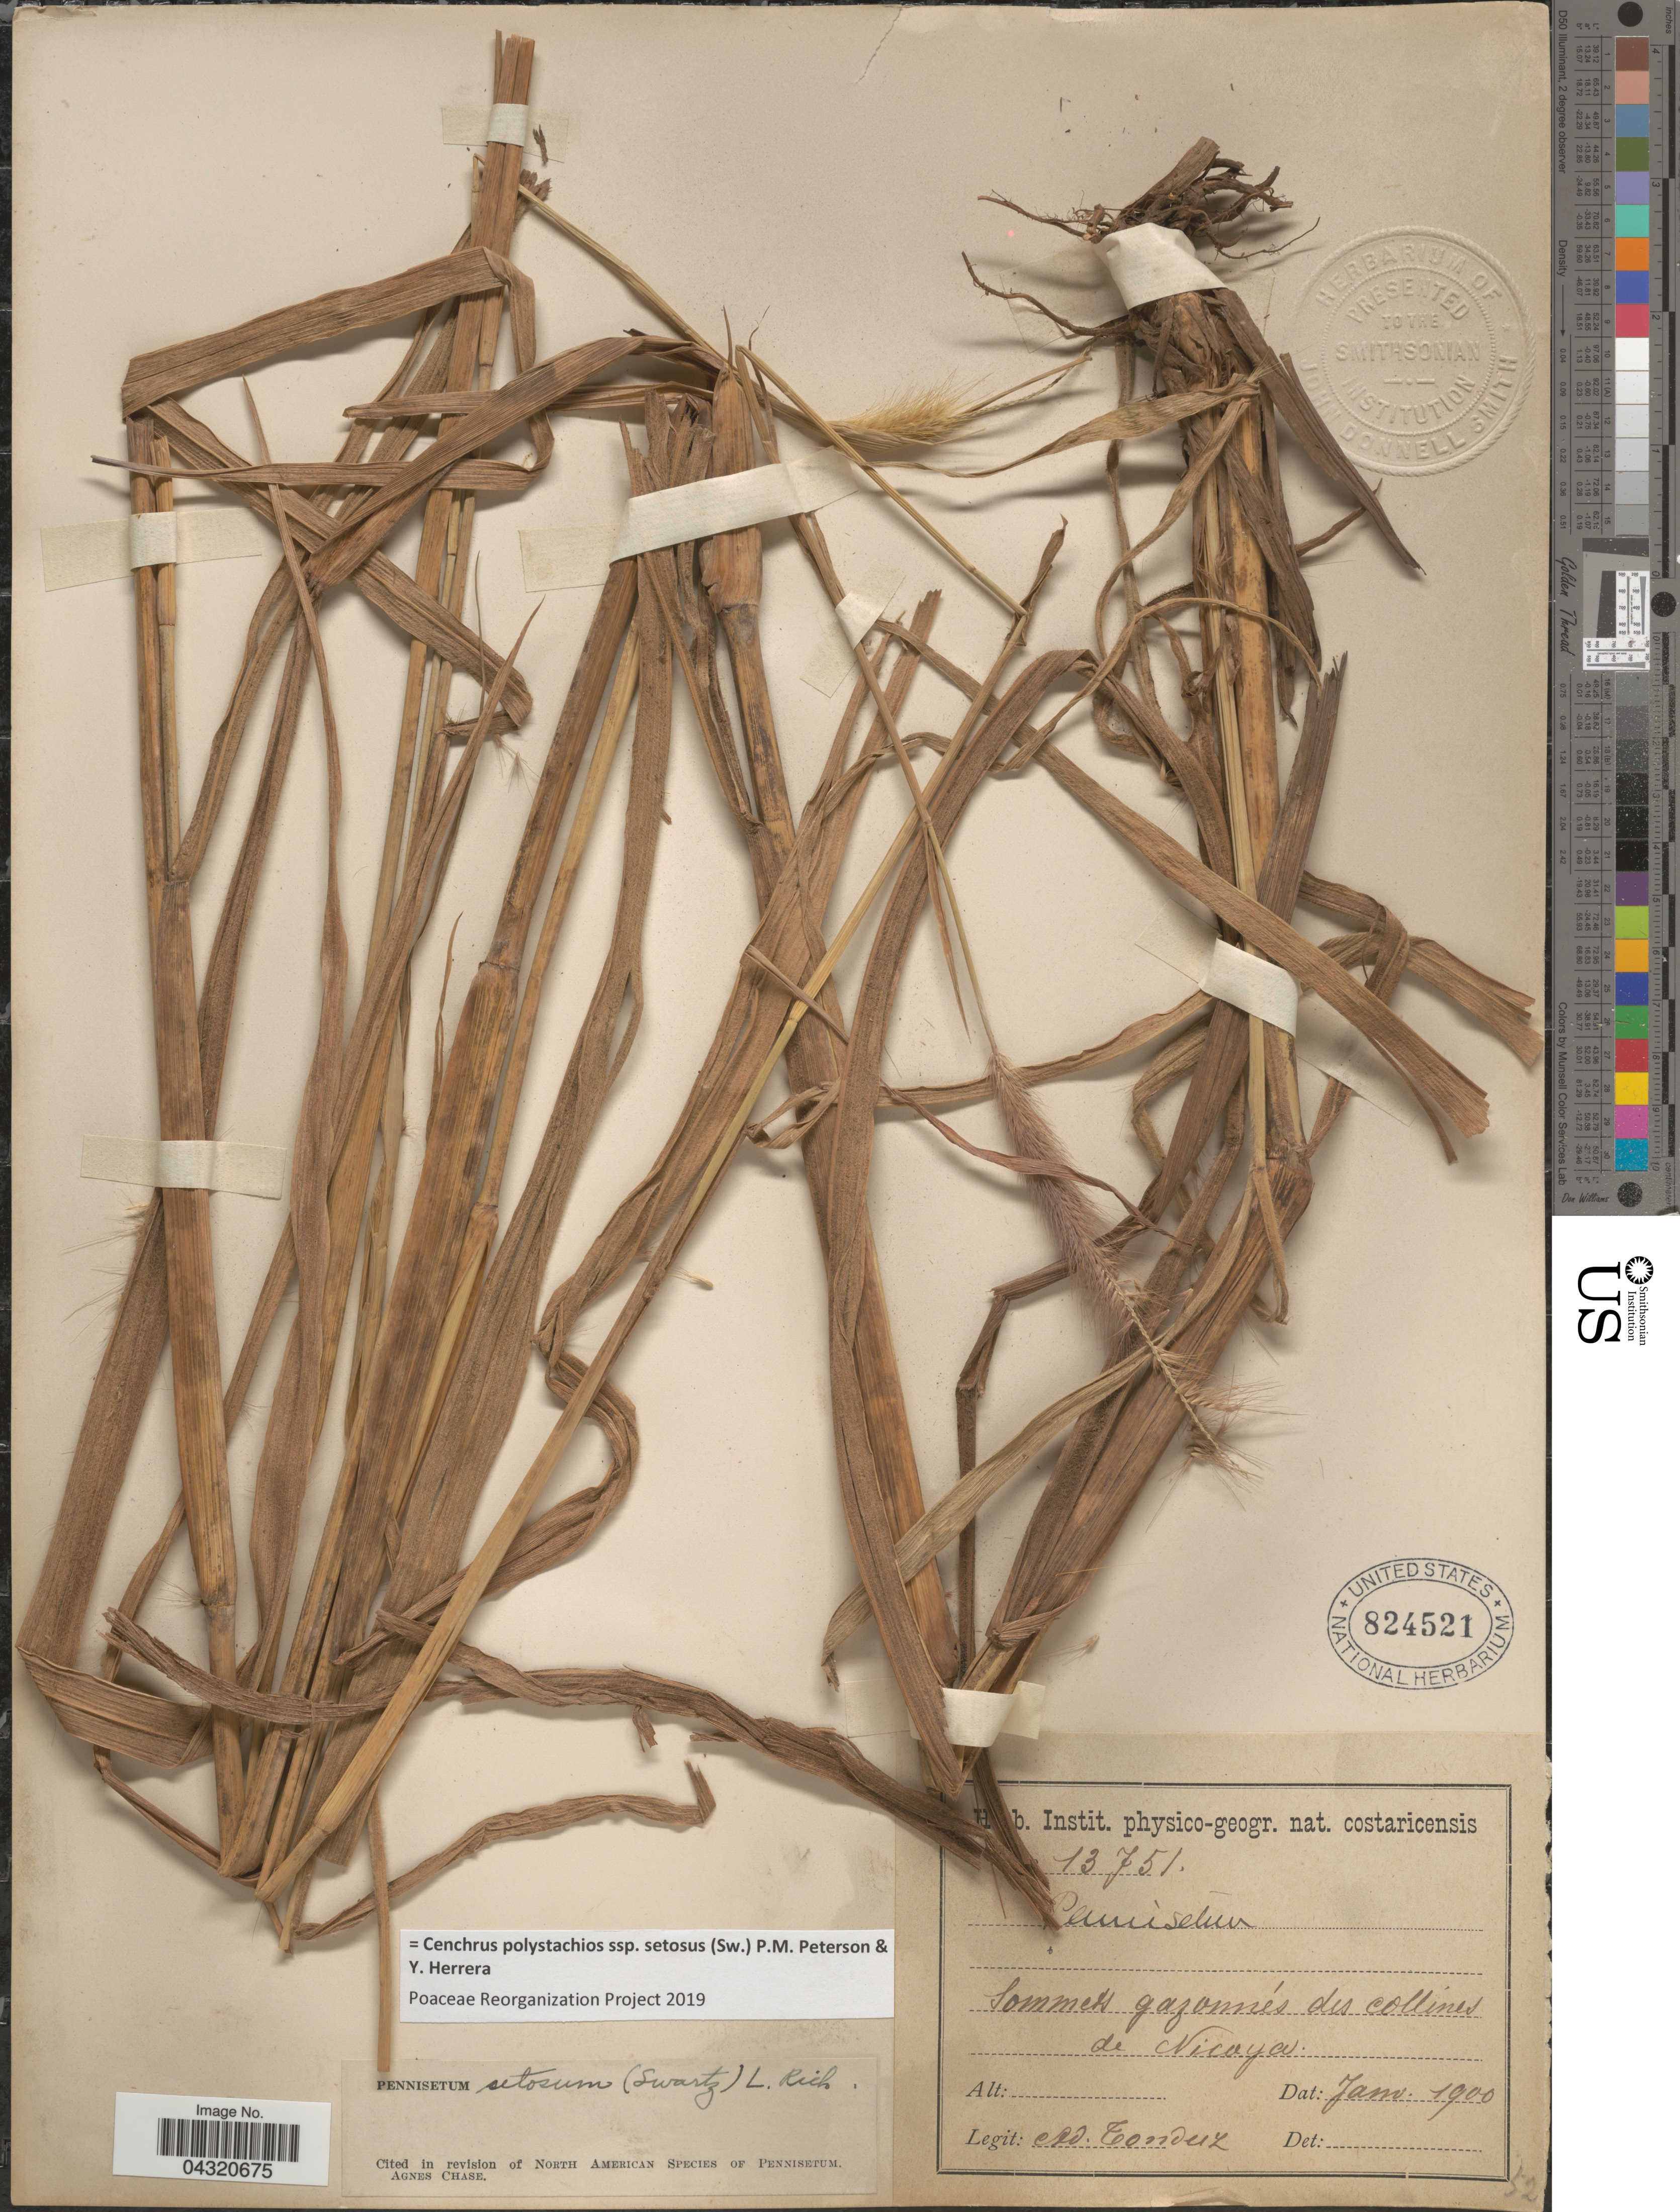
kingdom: Plantae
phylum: Tracheophyta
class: Liliopsida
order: Poales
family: Poaceae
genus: Cenchrus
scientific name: Cenchrus polystachios subsp. setosus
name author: (Sw.) P.M. Peterson & Y. Herrera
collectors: A. Tonduz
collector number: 13751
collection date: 1900-01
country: Costa Rica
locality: Sommets gazonnés des collines de Nicoya.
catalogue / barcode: US 824521